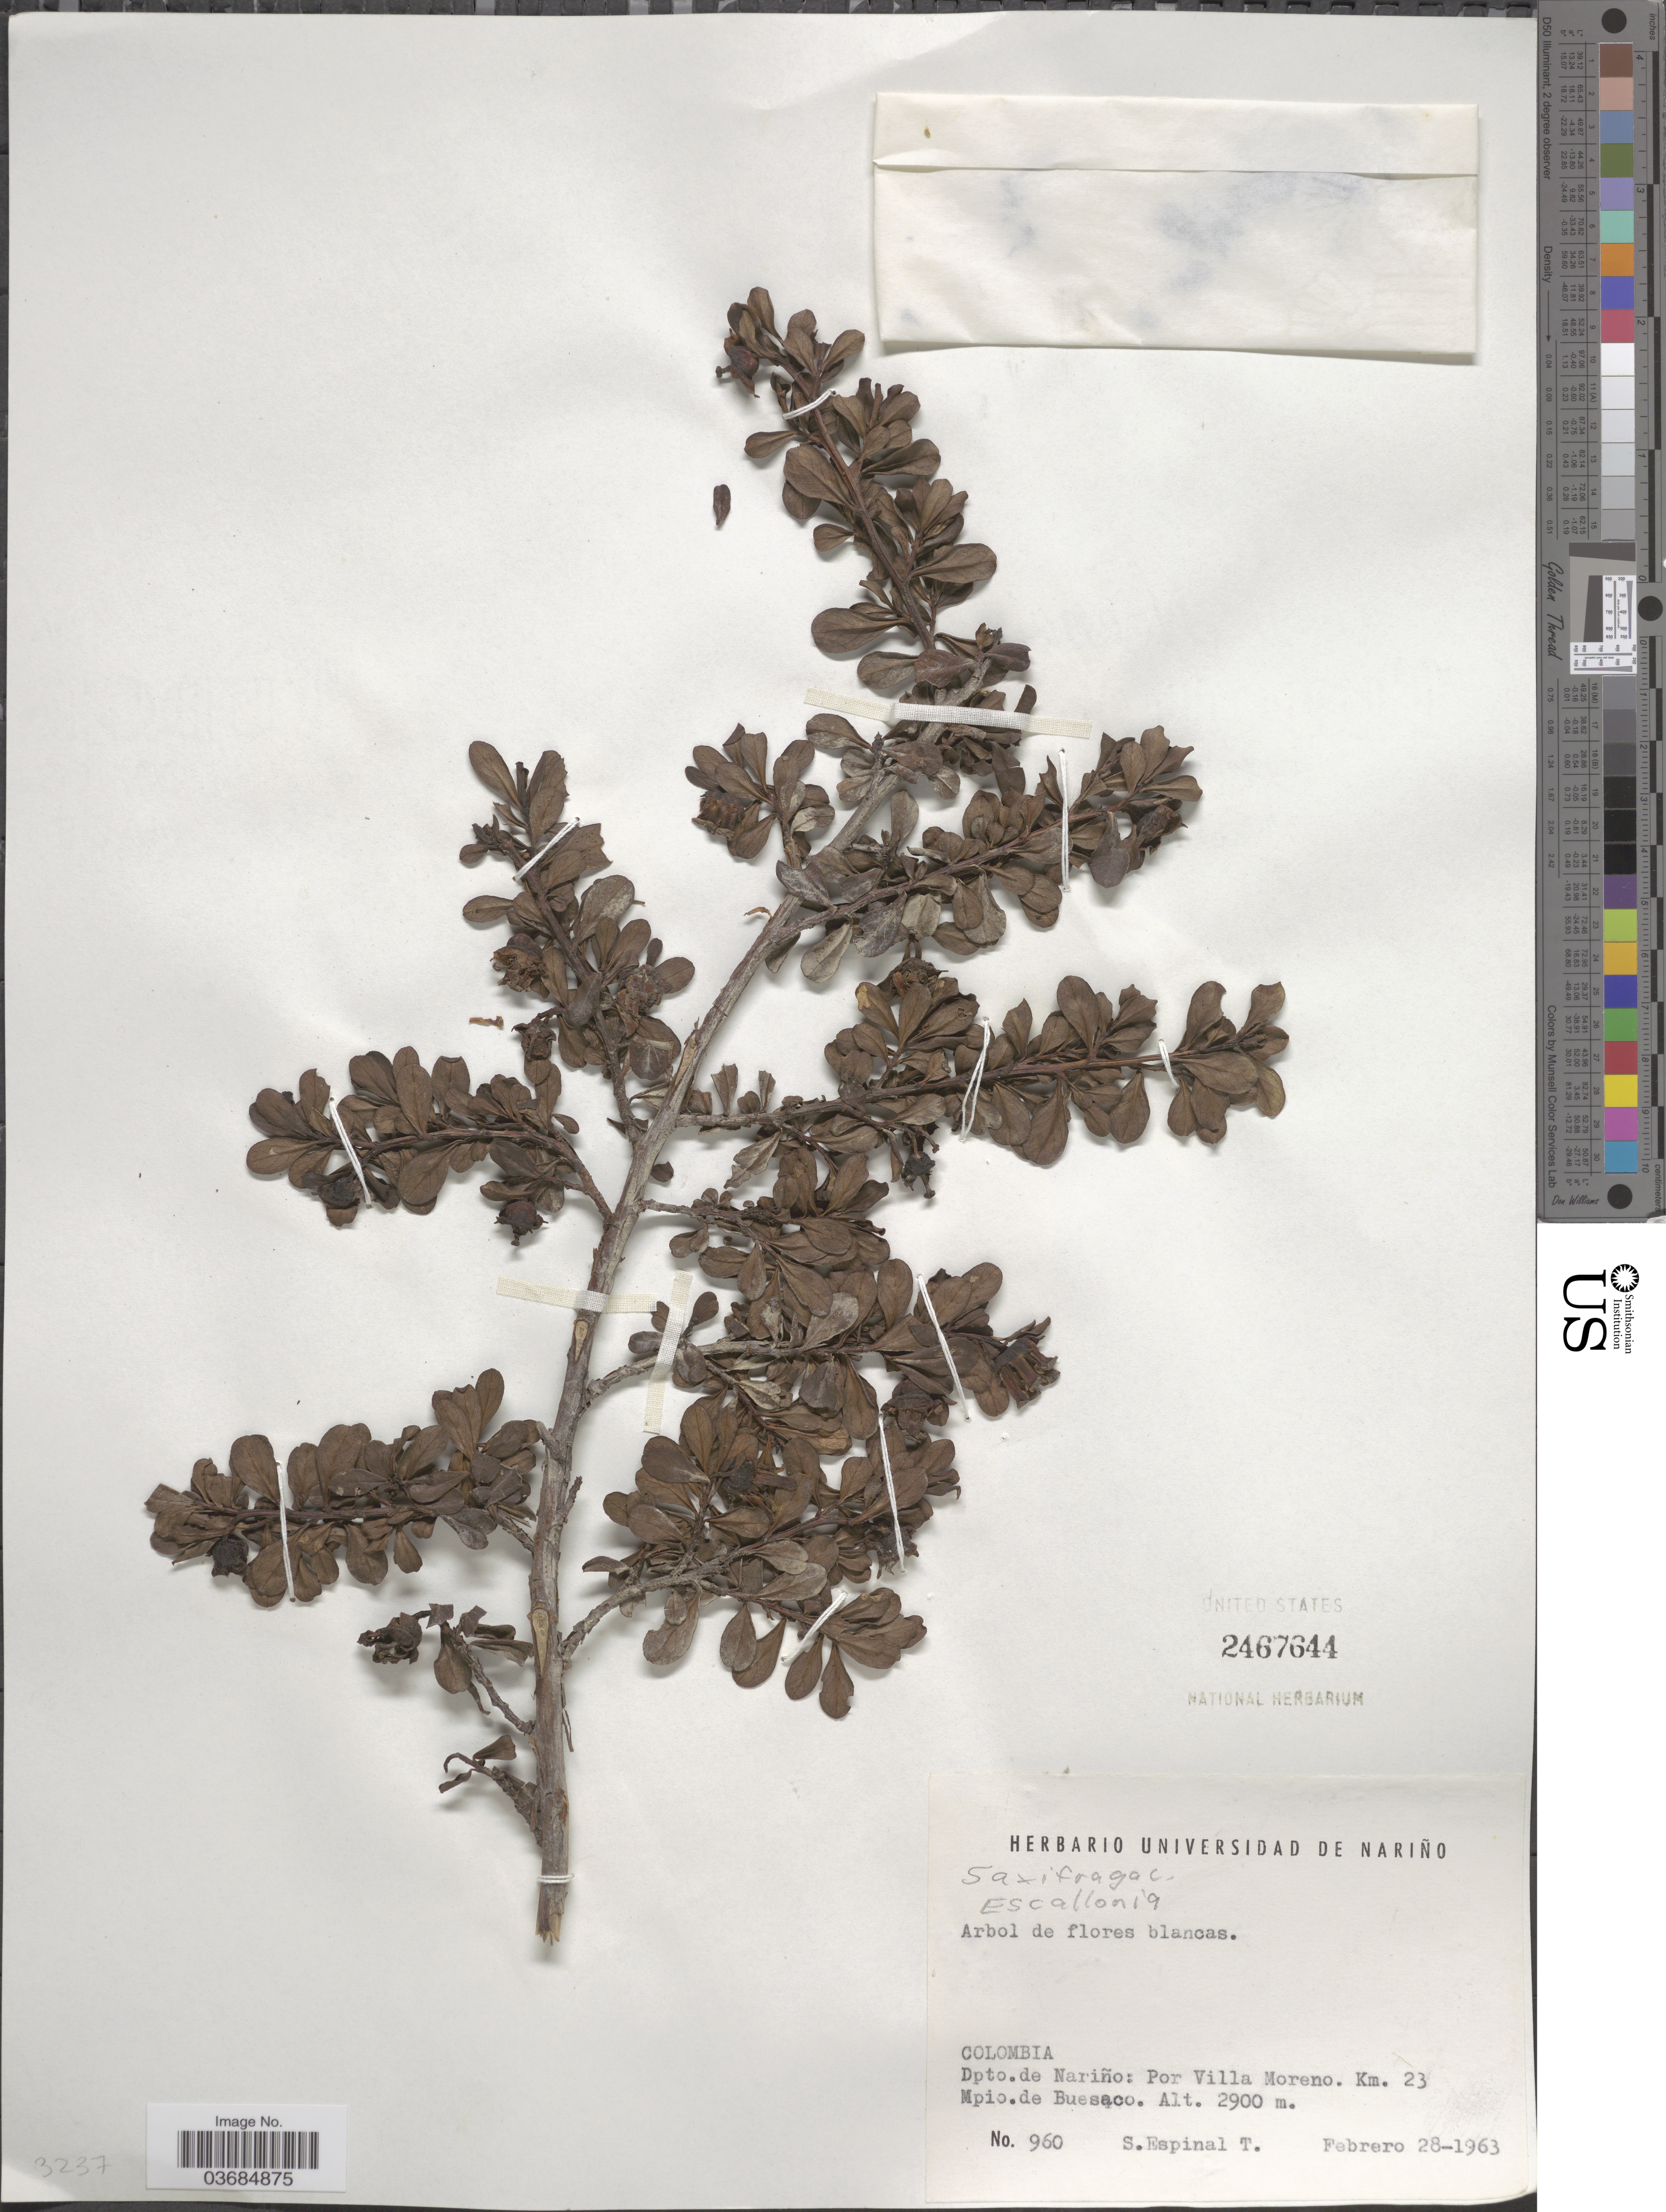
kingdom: Plantae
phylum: Tracheophyta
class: Magnoliopsida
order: Escalloniales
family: Escalloniaceae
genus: Escallonia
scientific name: Escallonia sp.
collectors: S. Espinal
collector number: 960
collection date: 1963-02-28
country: Colombia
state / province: Nariño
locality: Dpto. de Nariño: Por Villa Moreno. Km. 23 Mpio. de Buesaco.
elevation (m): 2900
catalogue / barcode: US 2467644